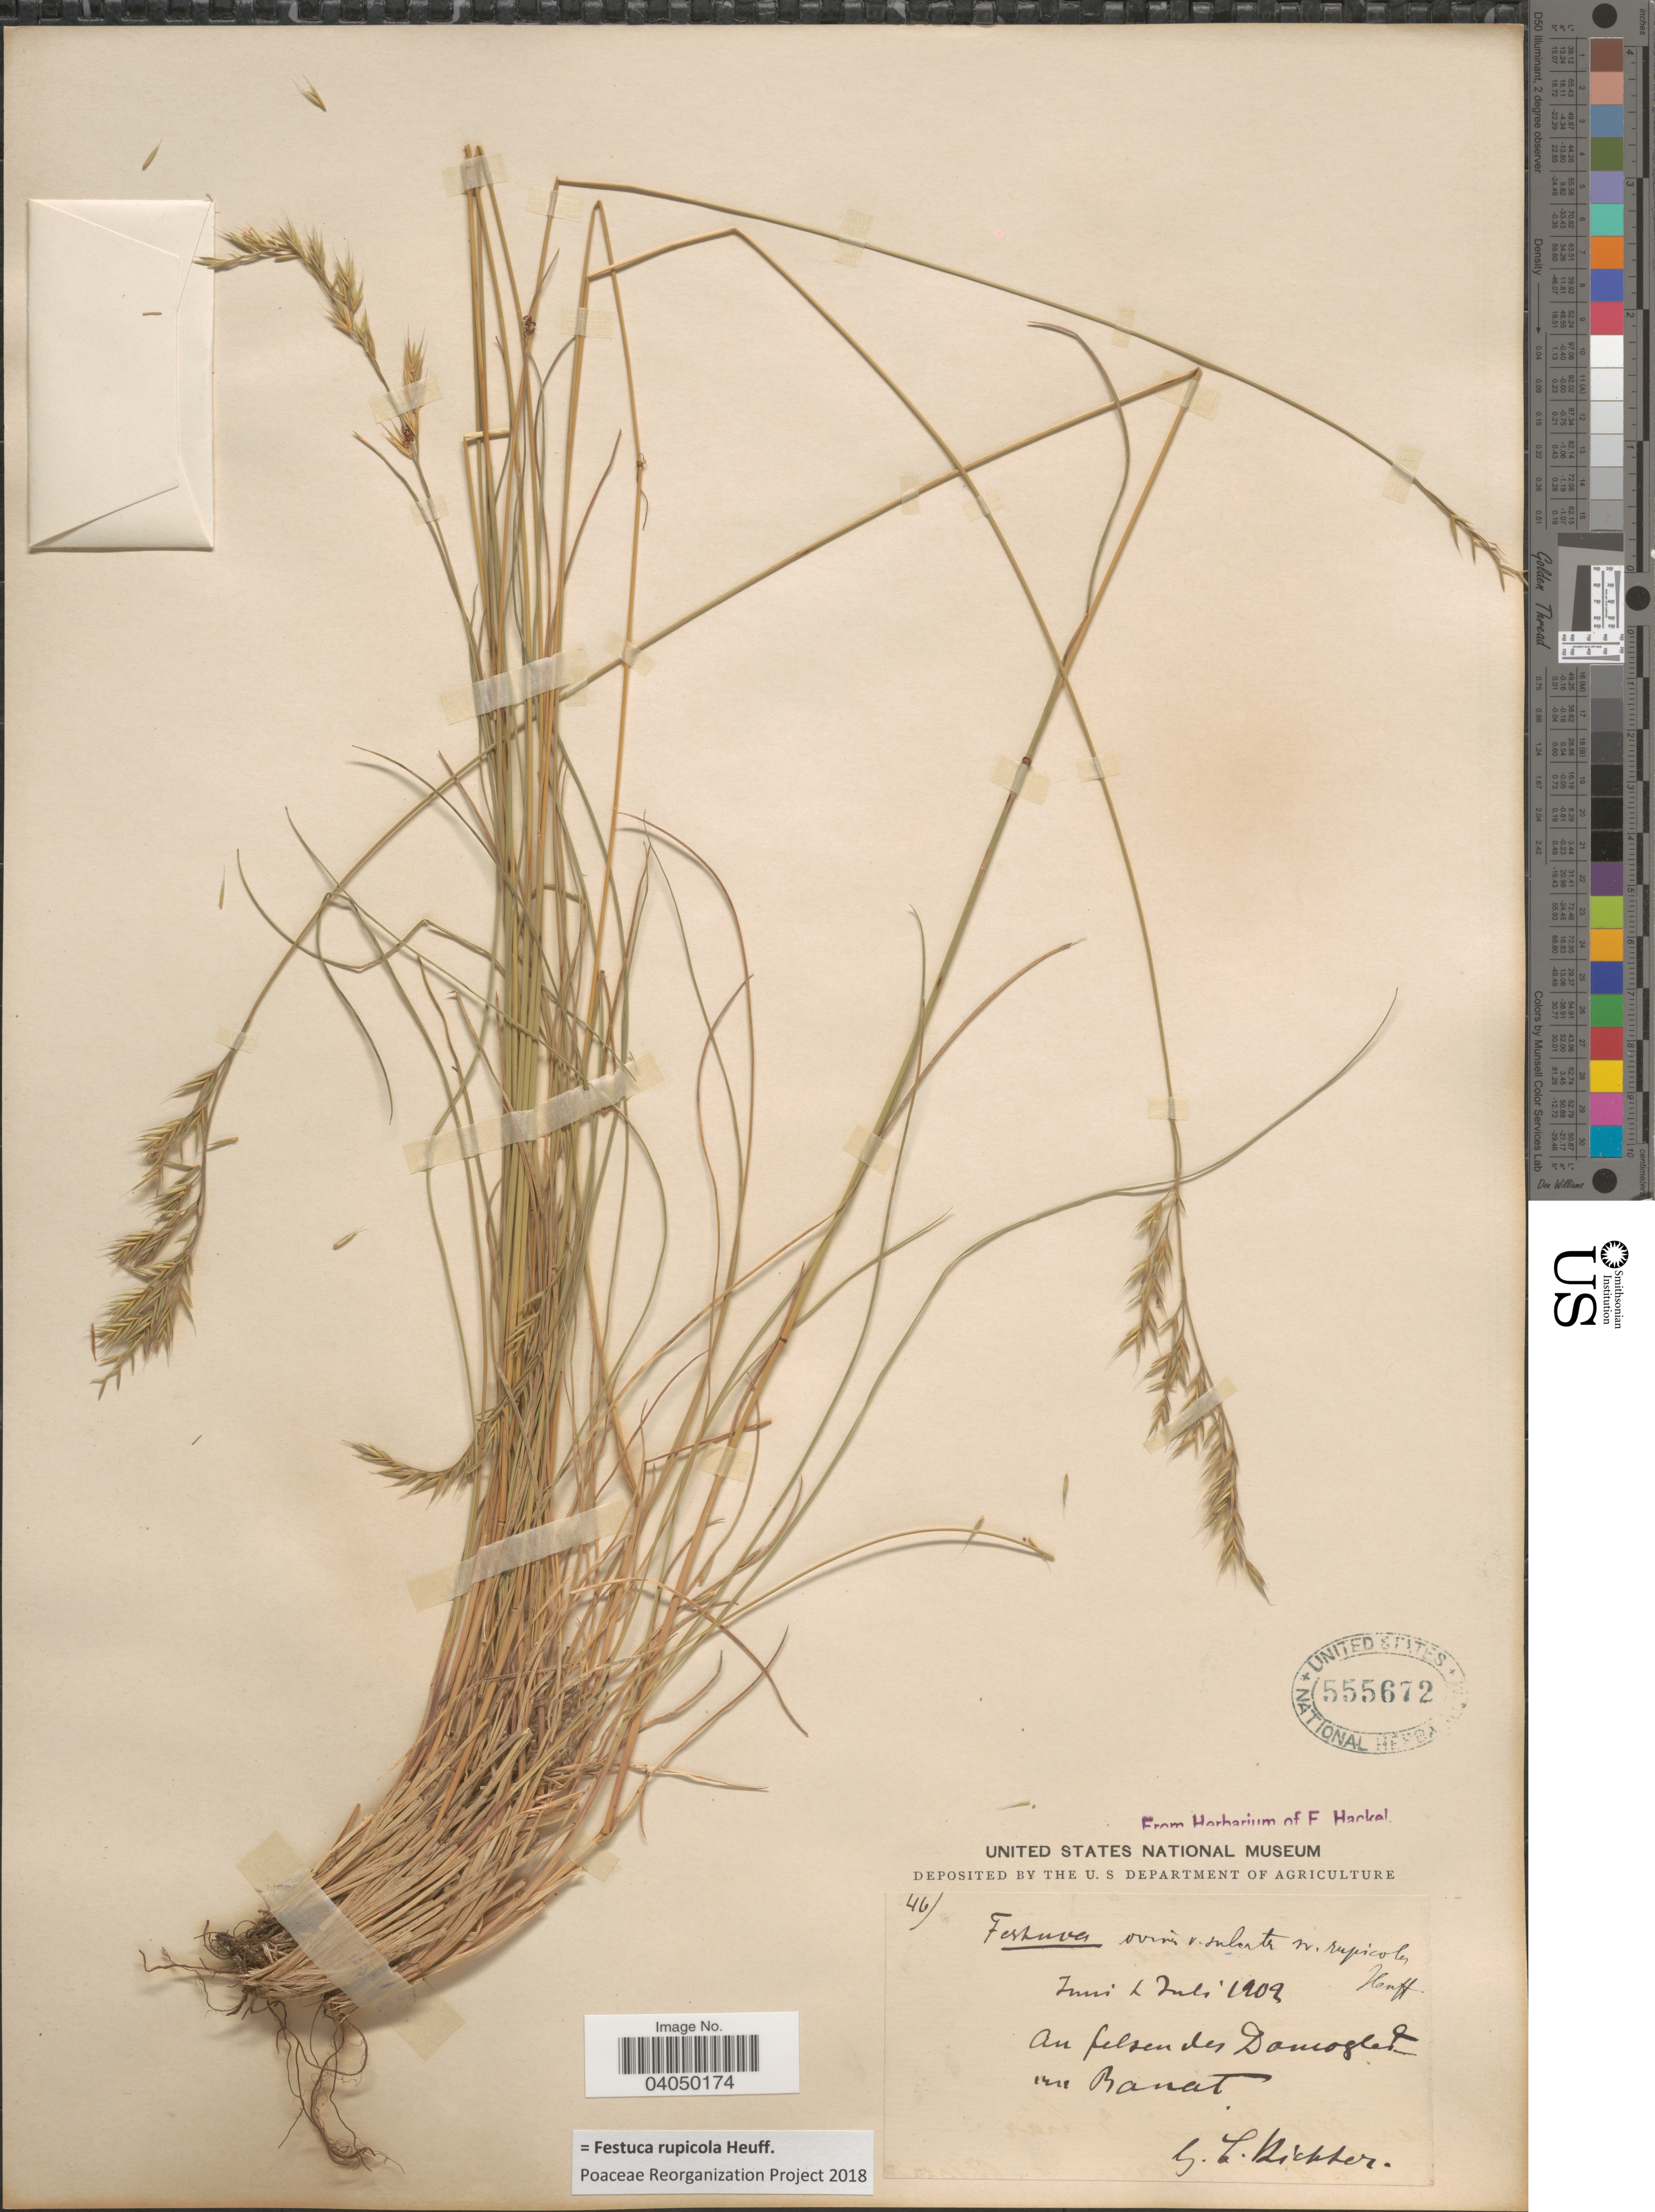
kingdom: Plantae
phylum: Tracheophyta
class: Liliopsida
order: Poales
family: Poaceae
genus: Festuca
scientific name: Festuca rupicola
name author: Heuff.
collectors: L. Richter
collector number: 46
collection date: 1902-06/1902-07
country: Romania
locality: Au felsen des Domogled un [interpreted] Banat.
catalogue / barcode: US 555672